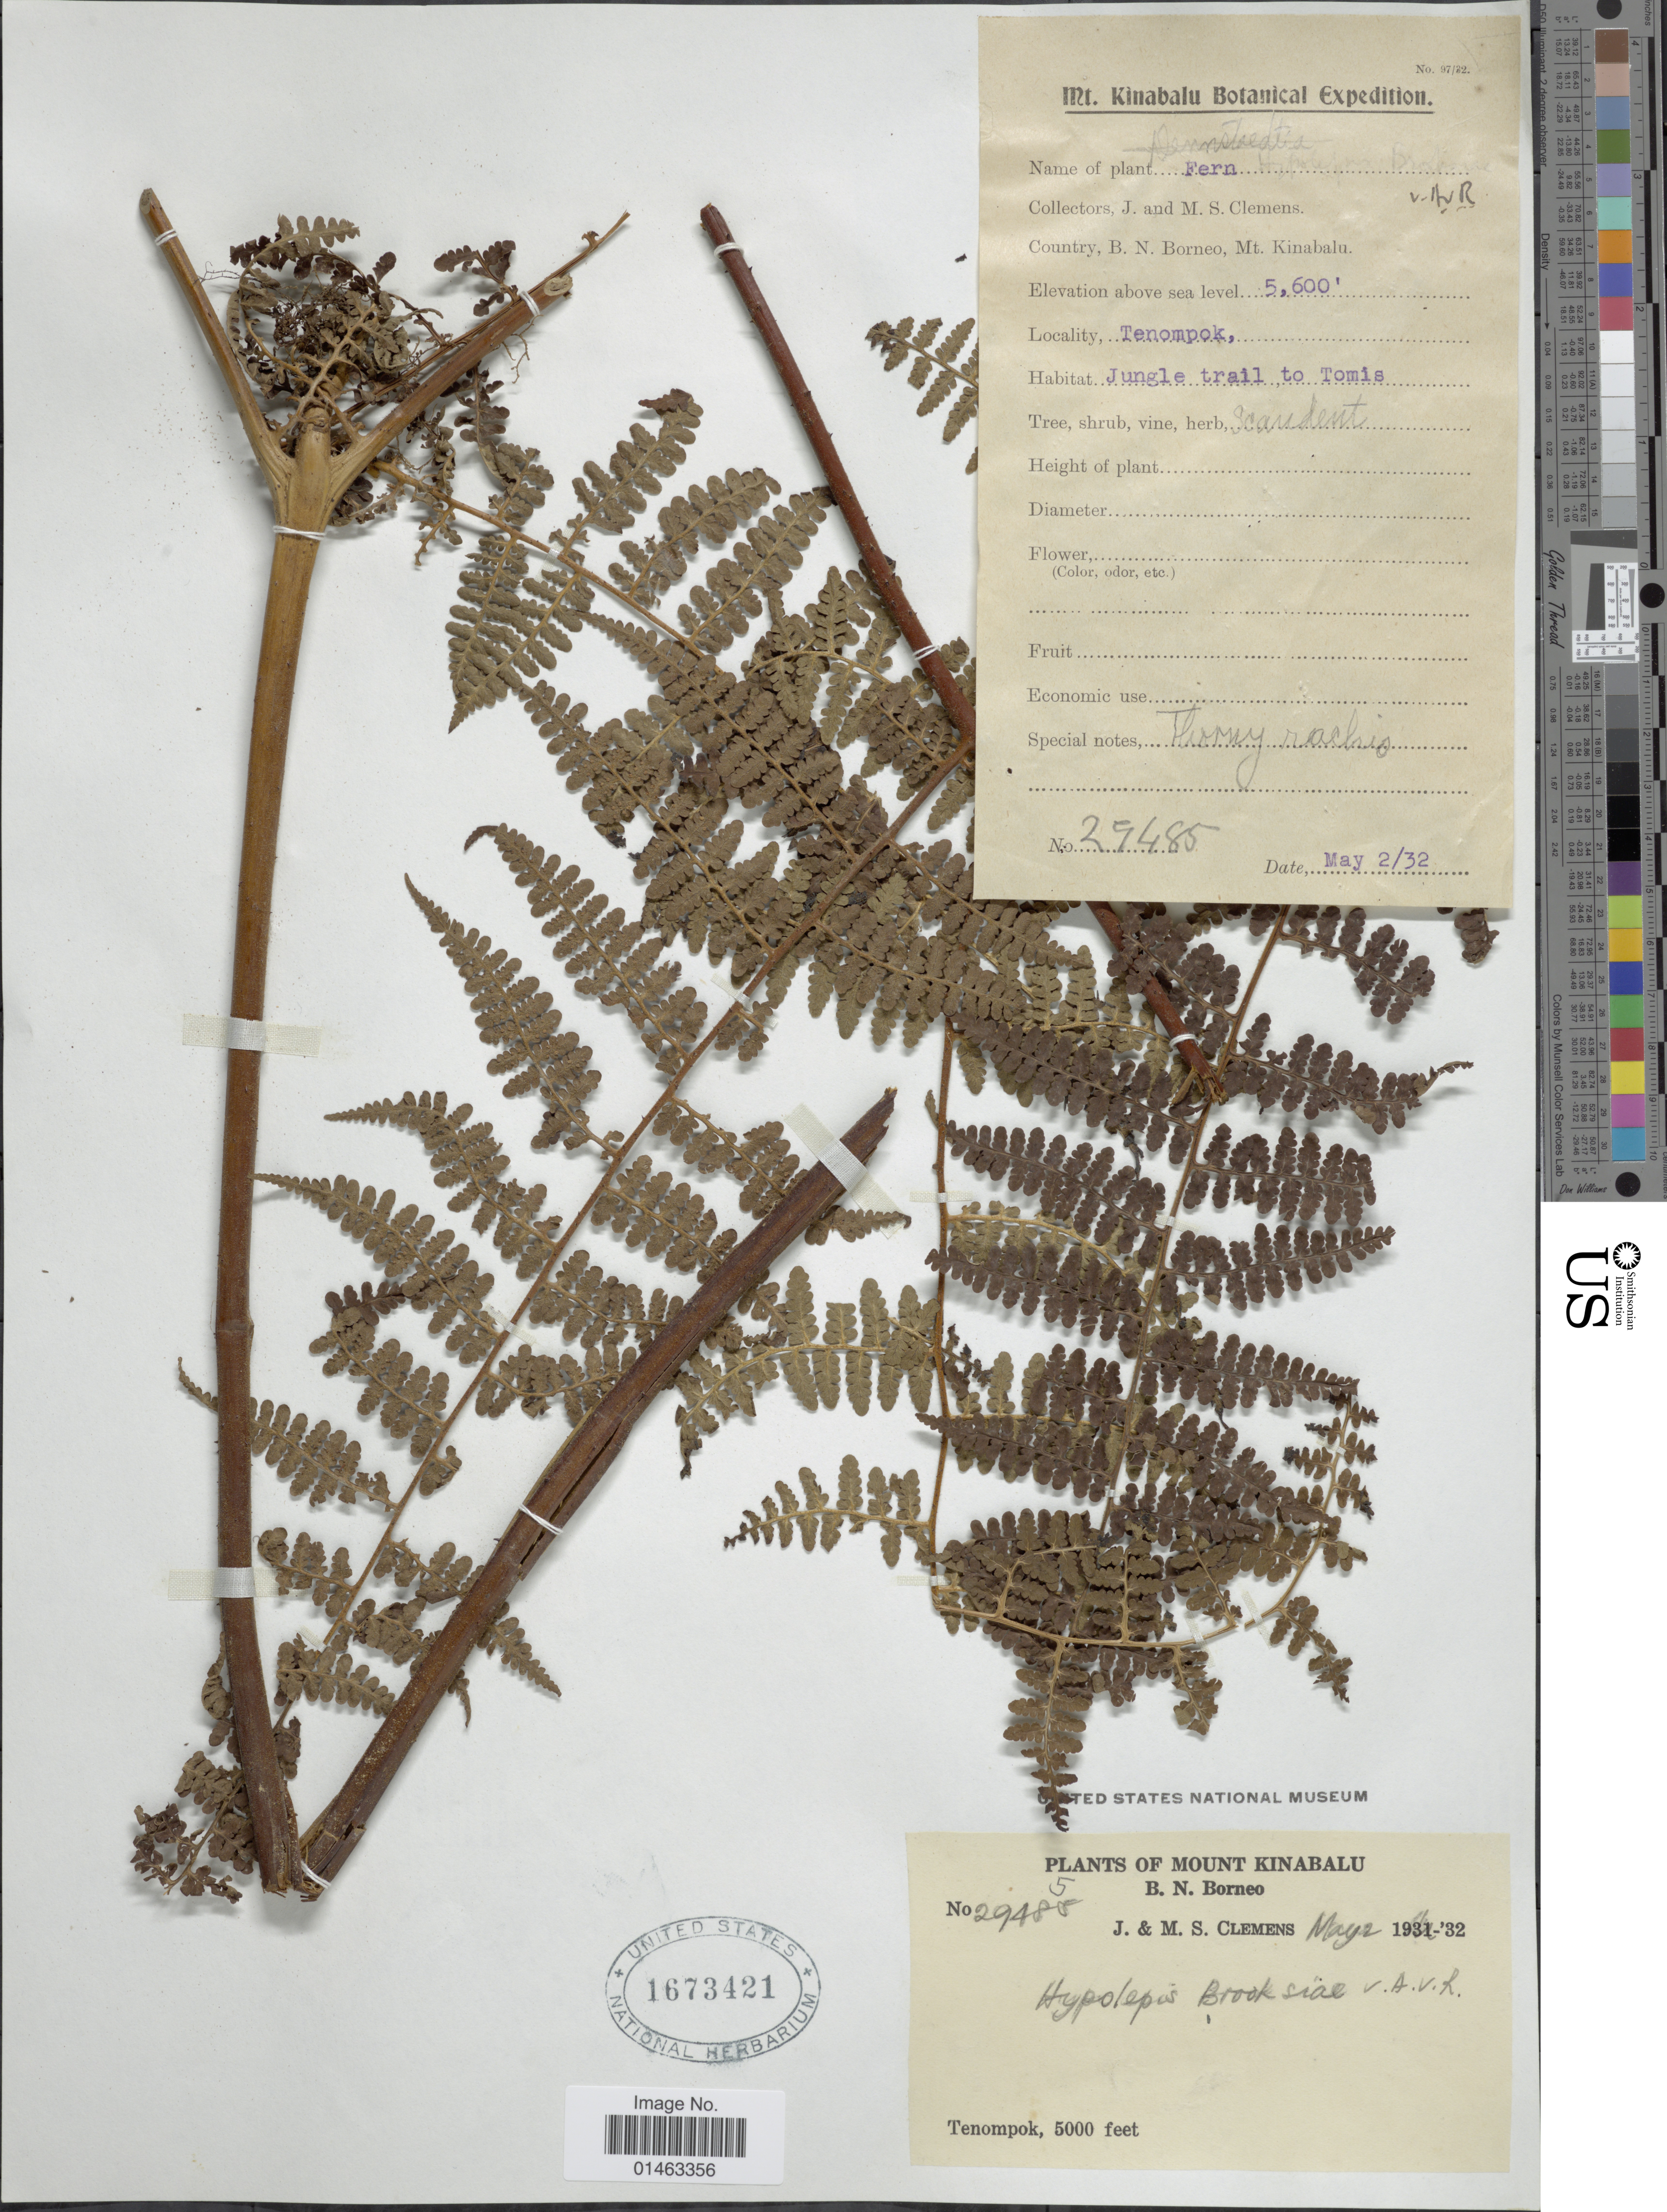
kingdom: Plantae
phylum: Tracheophyta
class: Polypodiopsida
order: Polypodiales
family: Dennstaedtiaceae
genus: Hypolepis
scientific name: Hypolepis brooksiae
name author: Alderw.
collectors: J. Clemens & M. S. Clemens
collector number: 29485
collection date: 1932-05-02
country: Malaysia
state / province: Sabah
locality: Mount Kinabalu, B.N. Borneo, Tenompok. Jungle trail to Tomis.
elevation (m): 1524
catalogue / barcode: US 1673421